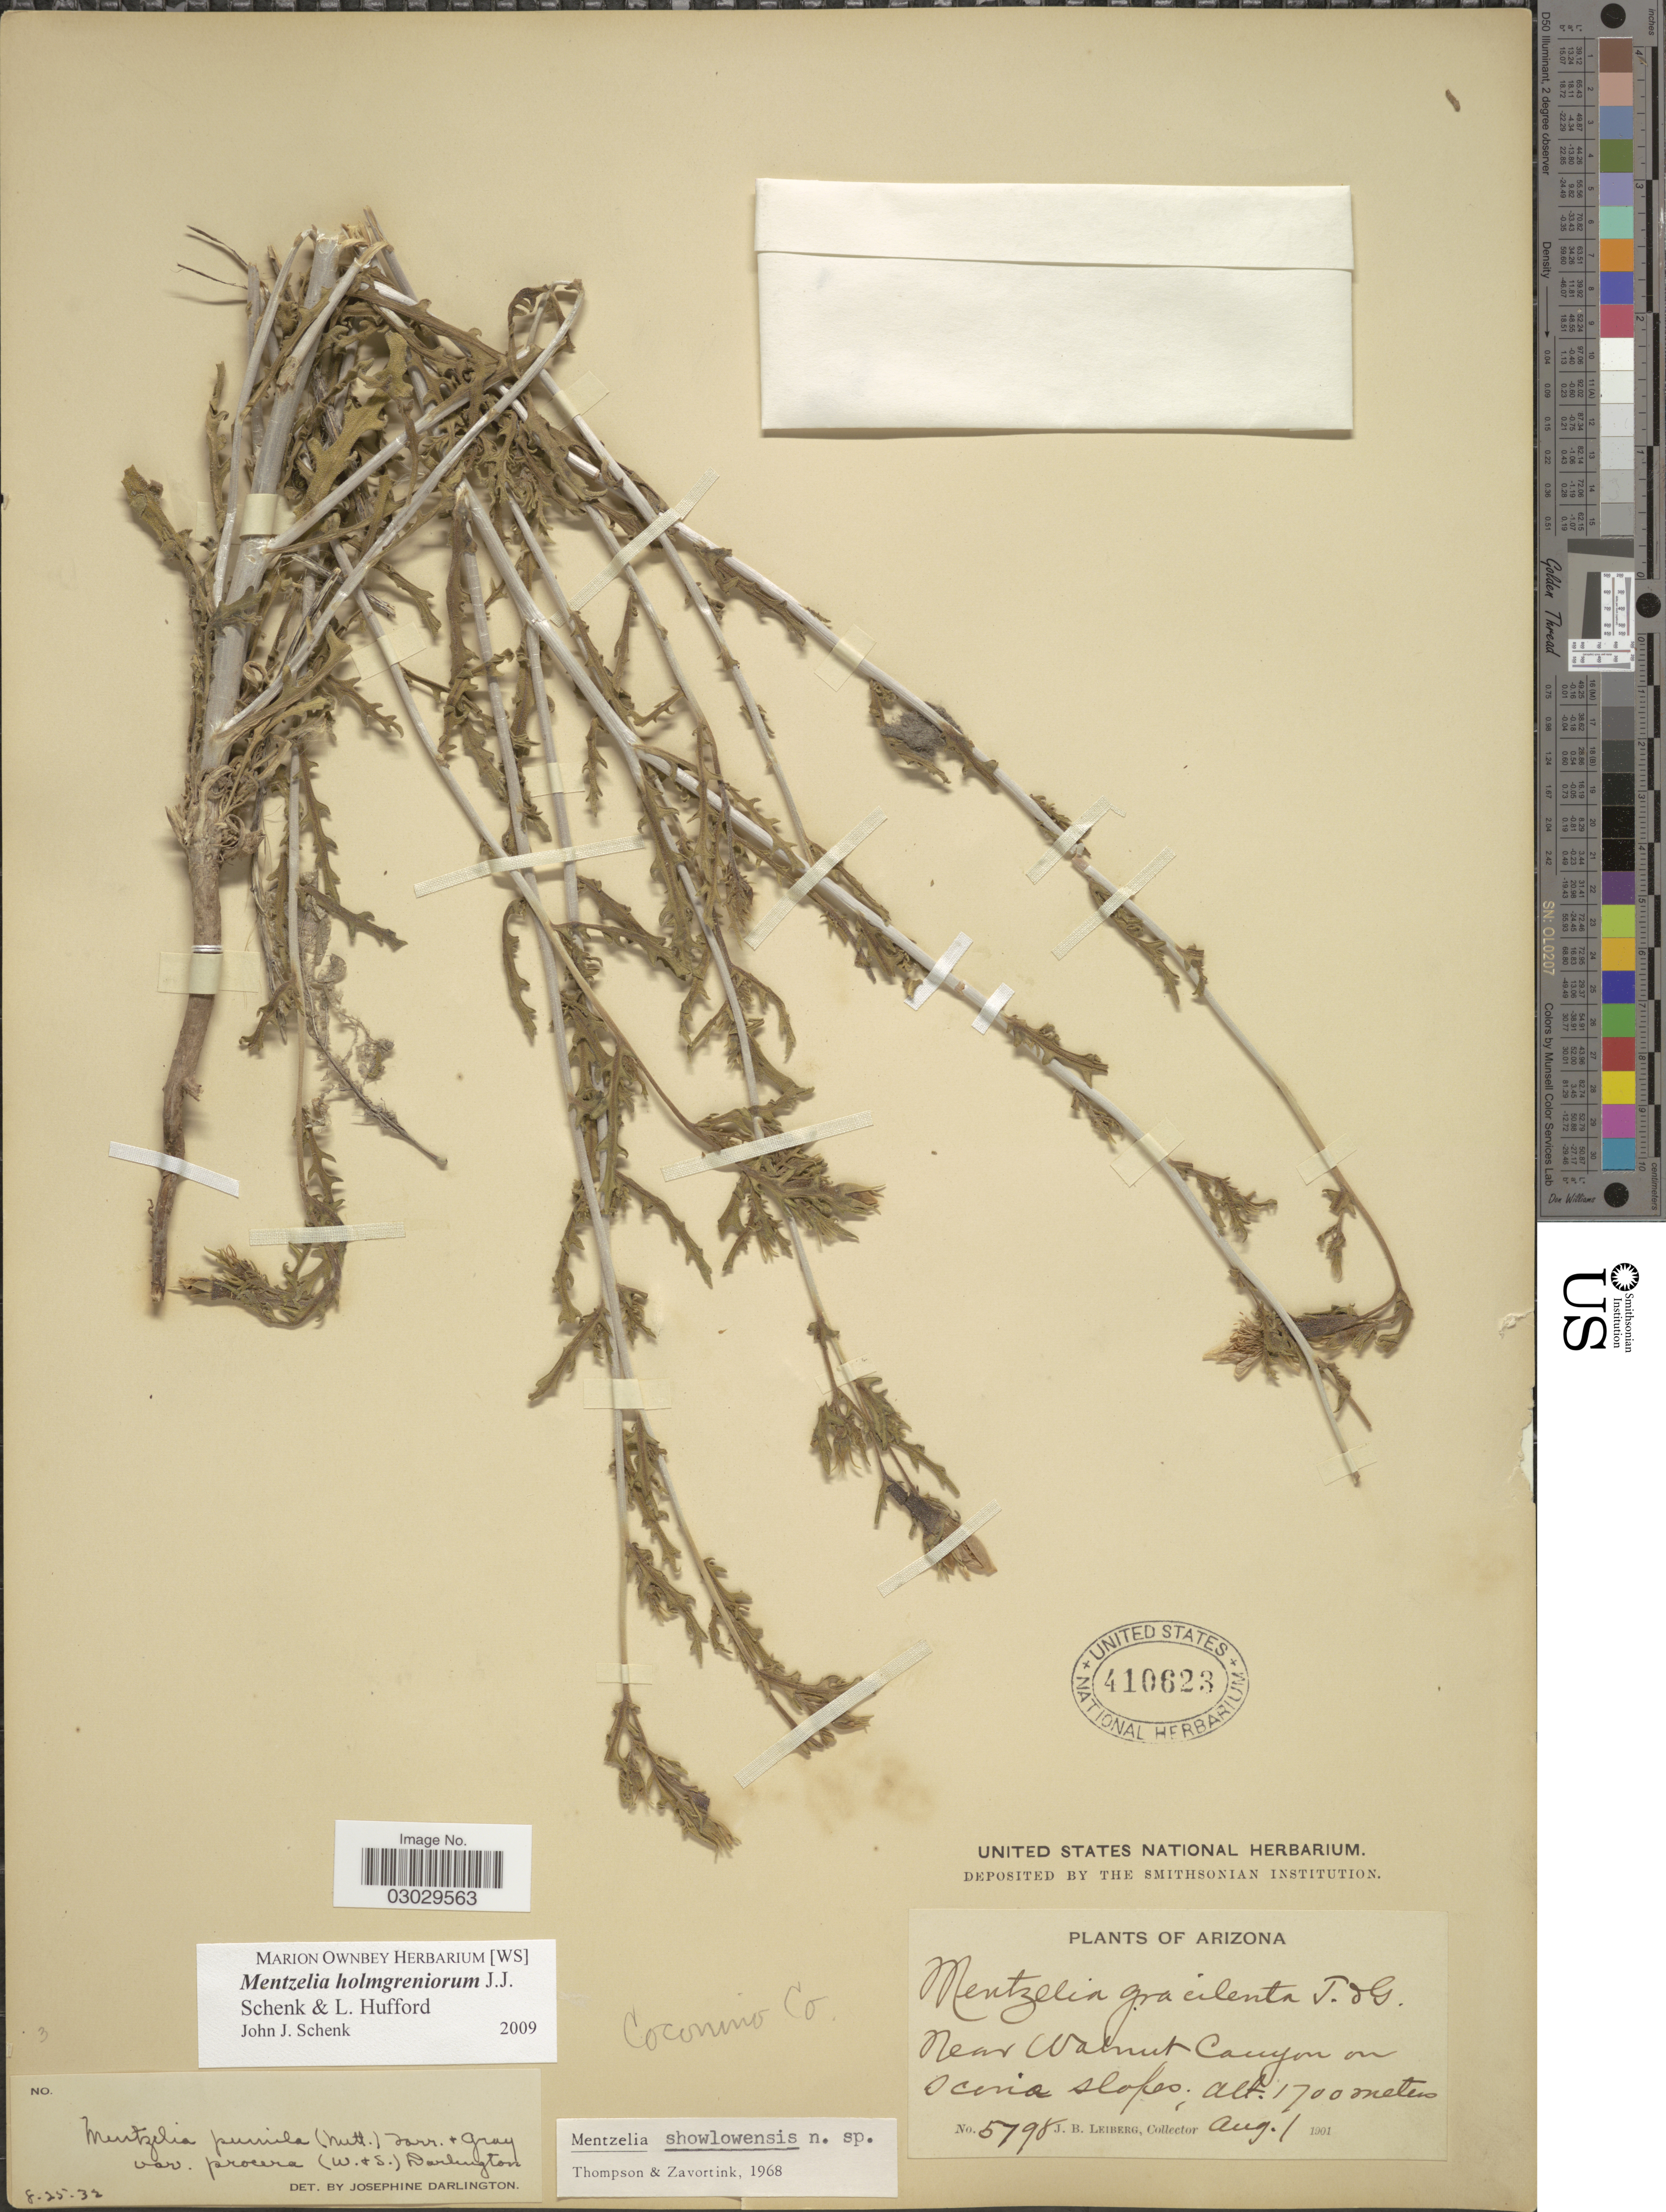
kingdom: Plantae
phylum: Tracheophyta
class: Magnoliopsida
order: Cornales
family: Loasaceae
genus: Mentzelia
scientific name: Mentzelia holmgreniorum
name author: J.J. Schenk & L. Hufford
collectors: J. B. Leiberg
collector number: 5798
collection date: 1901-08-01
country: United States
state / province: Arizona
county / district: Coconino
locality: Near Walnut Canyon Coconino Co.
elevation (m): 1700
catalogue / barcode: US 410623